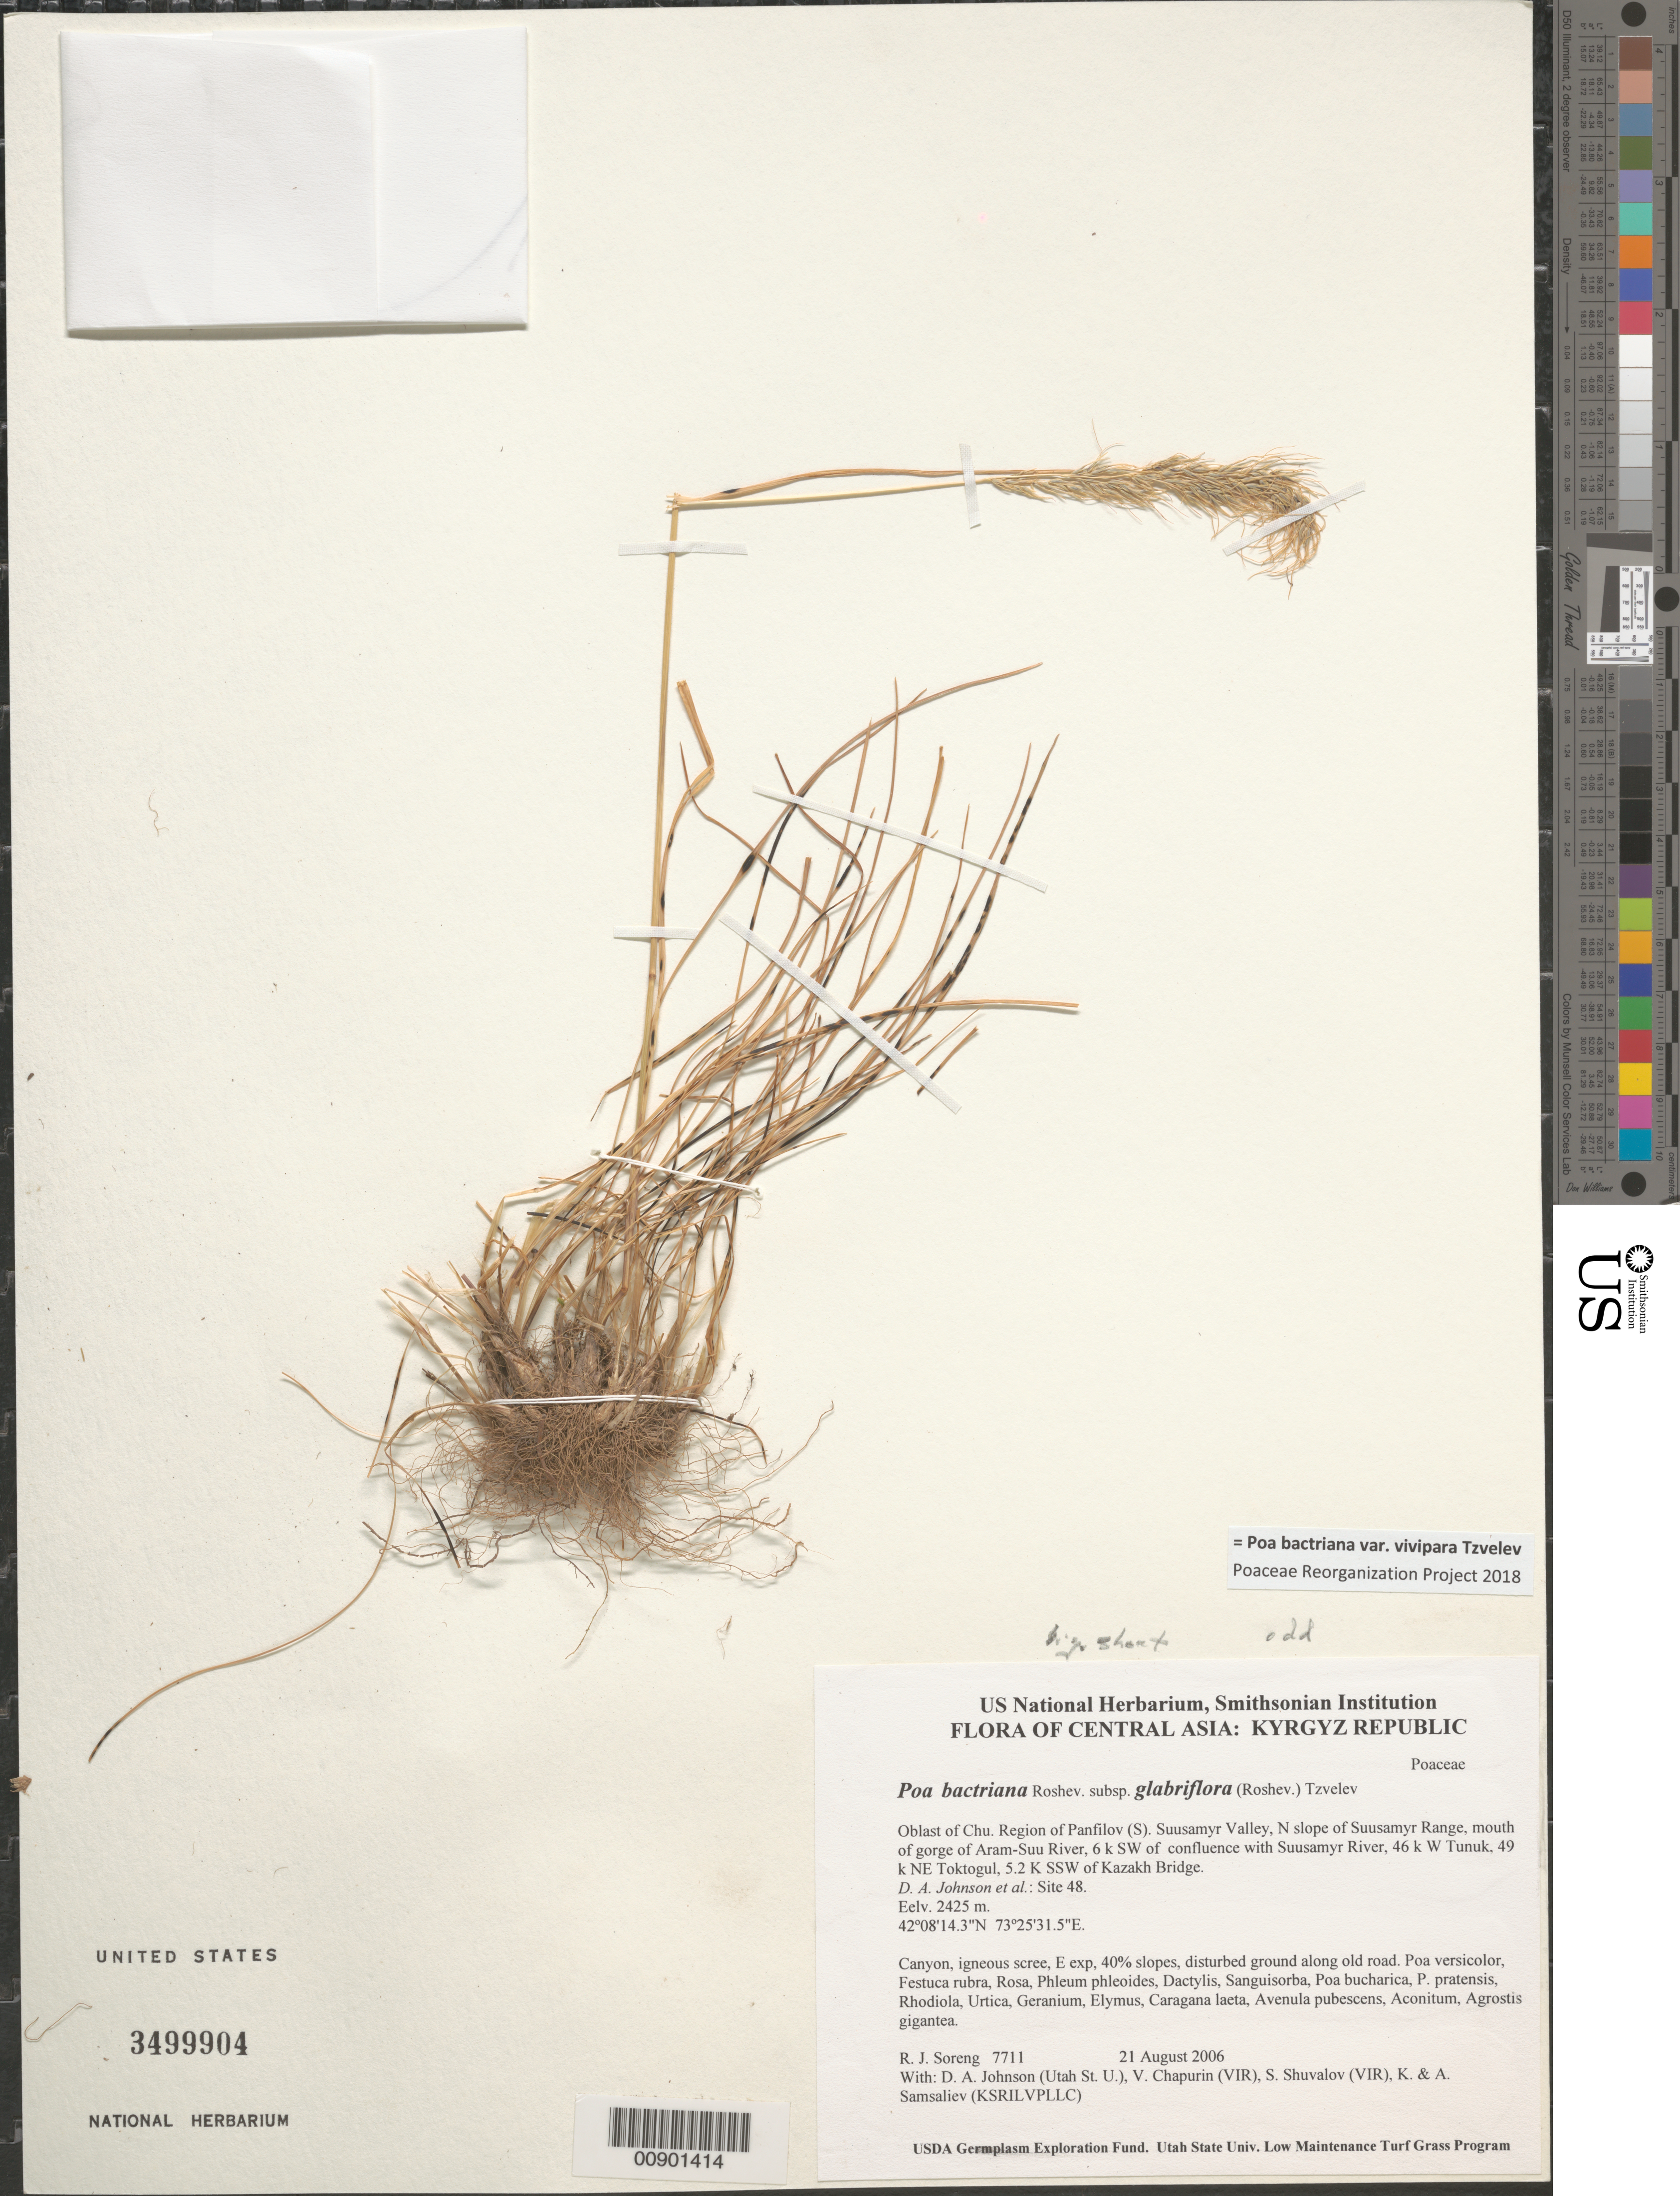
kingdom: Plantae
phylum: Tracheophyta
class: Liliopsida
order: Poales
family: Poaceae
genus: Poa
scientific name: Poa bulbosa subsp. bulbosa var. vivipara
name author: Koeler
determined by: Soreng, Robert J., Research Associate (BOT), Smithsonian Institution - National Museum of Natural History (UNITED STATES)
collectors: R. J. Soreng, D. Johnson, S. Shuvalov, V. Chapurin, K. Samsaliev & A. Samsaliev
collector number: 7711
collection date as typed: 21 Aug 2006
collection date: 2006-08-21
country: Kyrgyzstan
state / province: Chu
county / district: Panfilov (S)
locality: Suusamyr Valley, N slope of Suusamyr Range, mouth of gorge of Aram-Suu River, 6 km SW of confluence with Suusamyr River, 46 km W Tunuk, 49 km NE Toktogul, 5.2 km SSW of Kazakh Bridge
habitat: Canyon, igneous scree, E exp, 40% slopes, disturbed ground along old road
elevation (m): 2425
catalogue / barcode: US 3499904